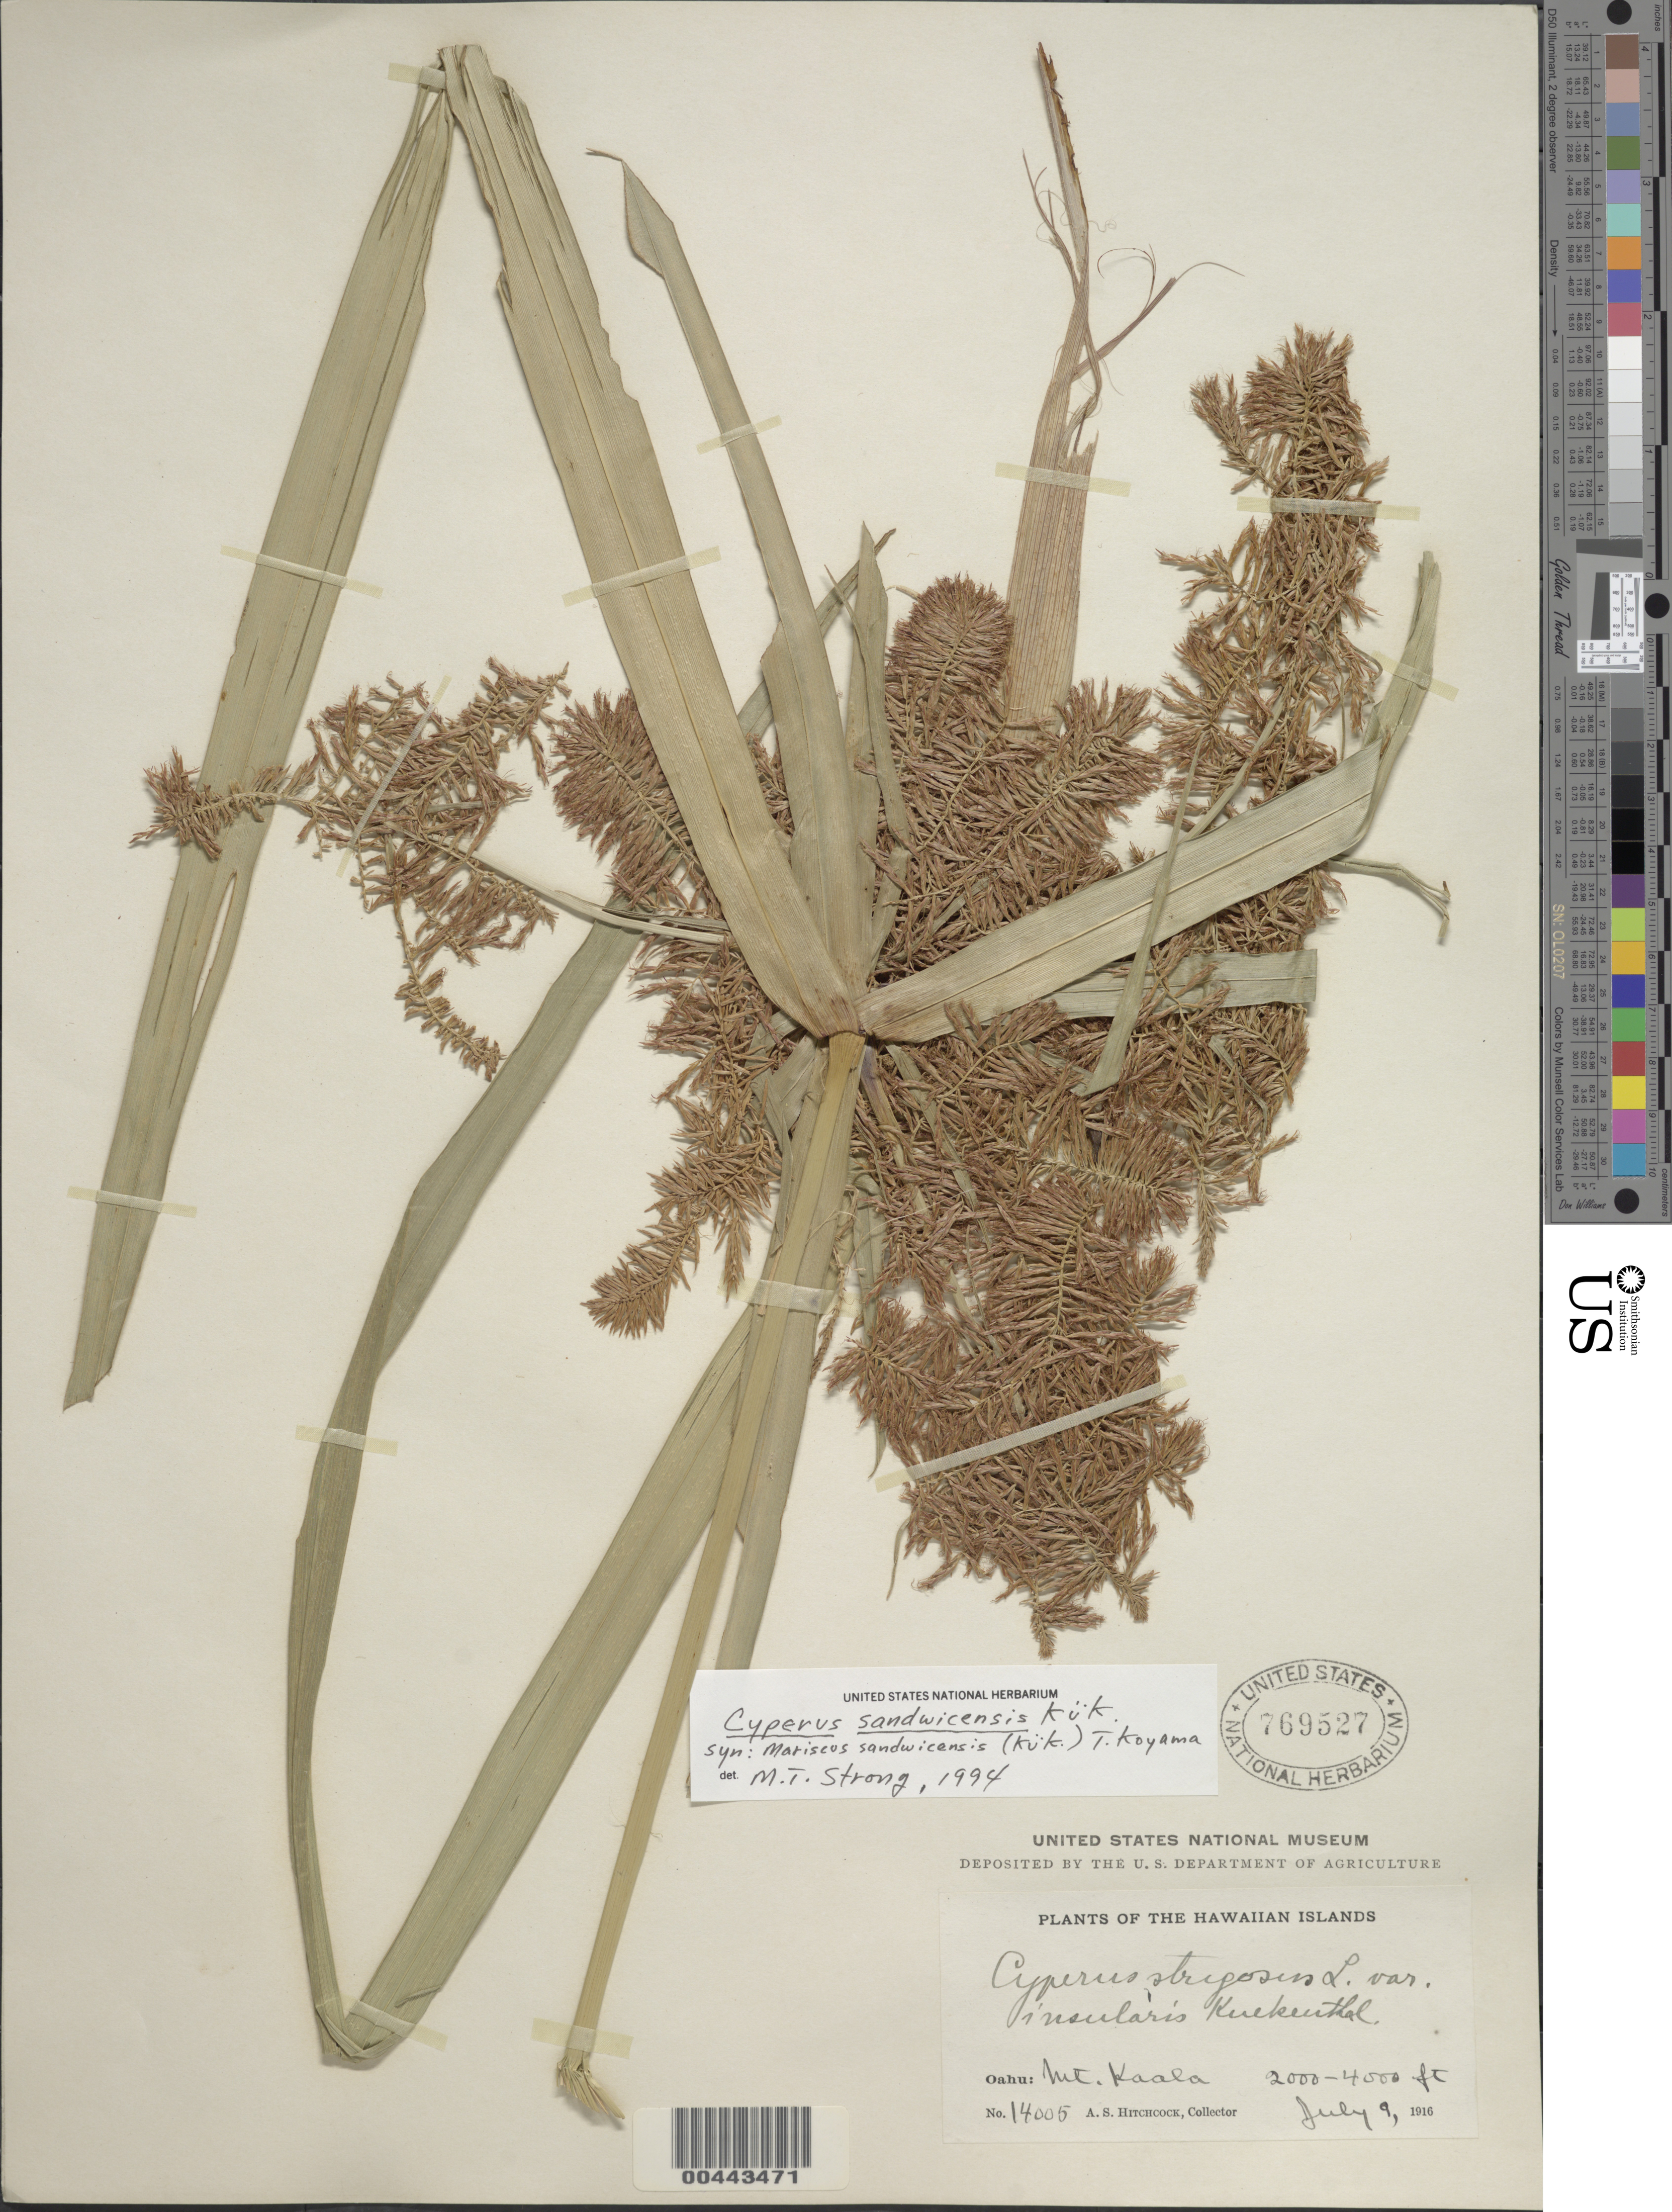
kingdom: Plantae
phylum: Tracheophyta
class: Liliopsida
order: Poales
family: Cyperaceae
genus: Cyperus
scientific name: Cyperus sandwicensis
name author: Kük.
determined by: Strong, M. T., (US), Smithsonian Institution - National Museum of Natural History (UNITED STATES)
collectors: A. S. Hitchcock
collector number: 14005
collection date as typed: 9 Jul 1916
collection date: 1916-07-09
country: United States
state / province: Hawaii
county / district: Honolulu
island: Oahu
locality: Mt. Kaala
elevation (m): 610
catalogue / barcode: US 769527